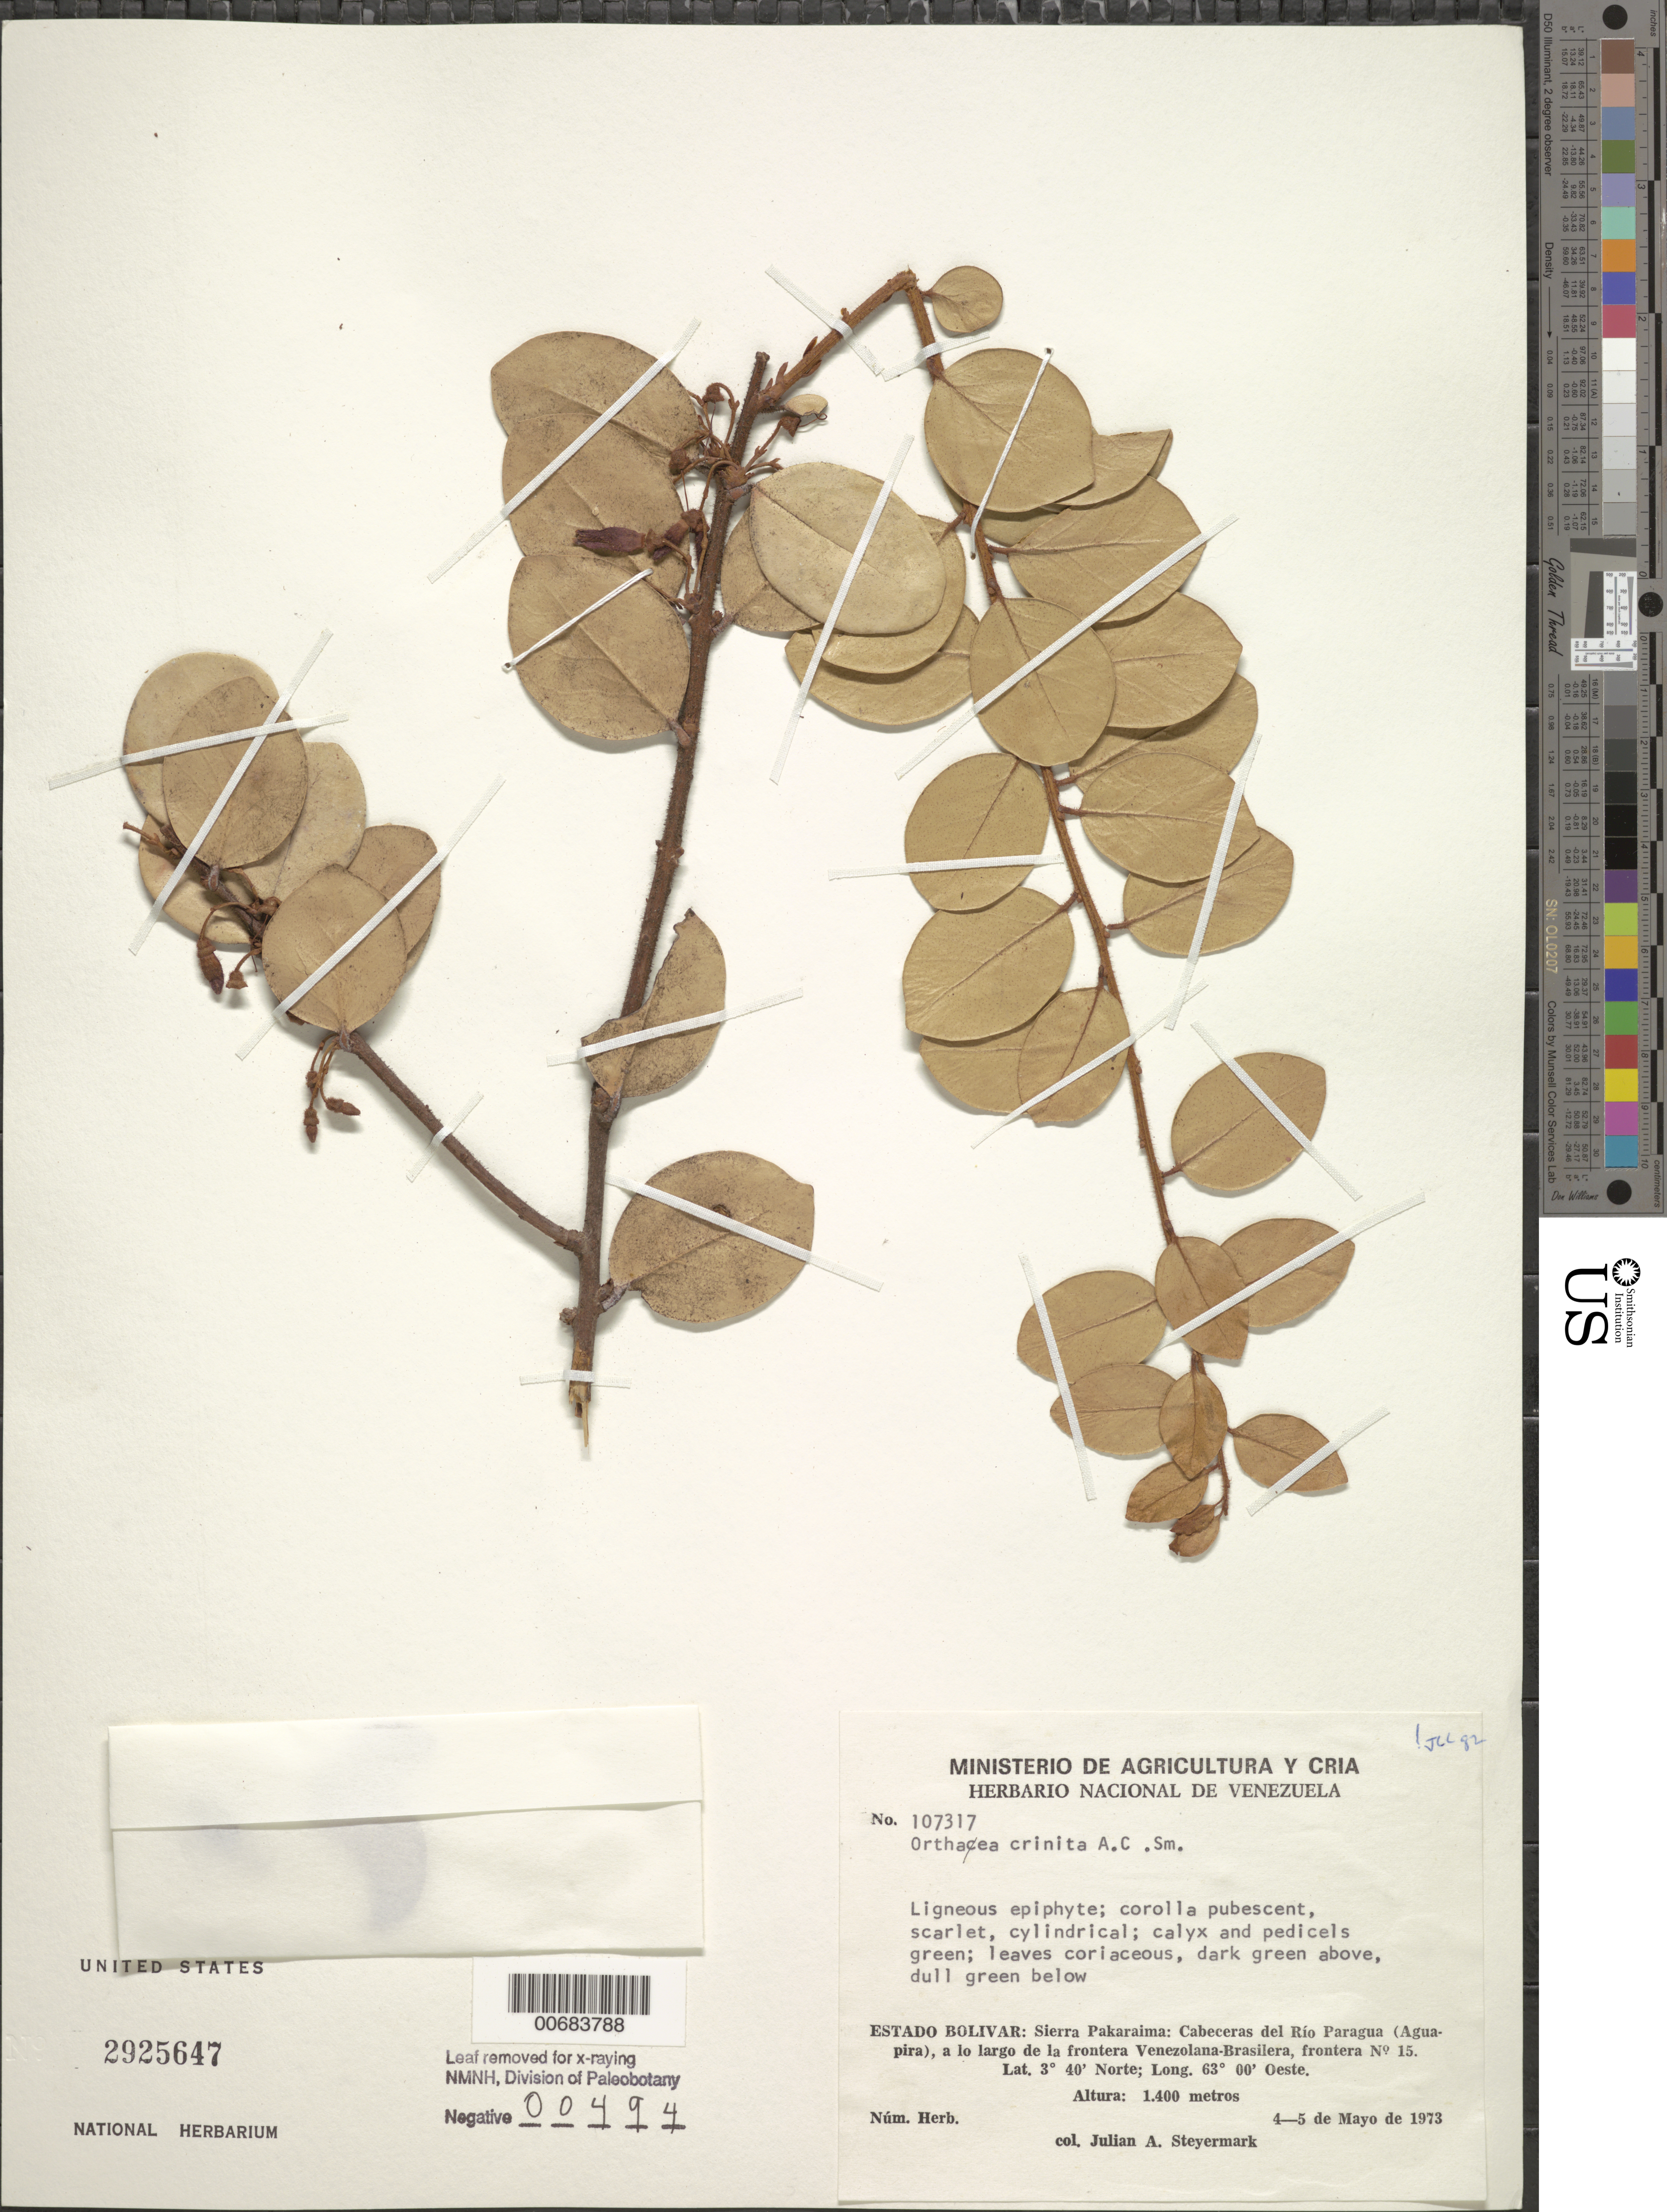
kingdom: Plantae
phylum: Tracheophyta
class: Magnoliopsida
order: Ericales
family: Ericaceae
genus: Orthaea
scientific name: Orthaea crinita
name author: A.C. Sm.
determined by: Luteyn, J. L.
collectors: J. Steyermark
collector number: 107317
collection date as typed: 4-May-73 to 5-May-73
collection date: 1973-05-04/1973-05-05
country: Venezuela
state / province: Bolívar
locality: Sierra Pakaraima: cabeceras del Río Paragua (Aguapira), a lo largo de la frontera Venezolana - Brasilera, frontera no. 15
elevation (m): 1400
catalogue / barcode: US 2925647